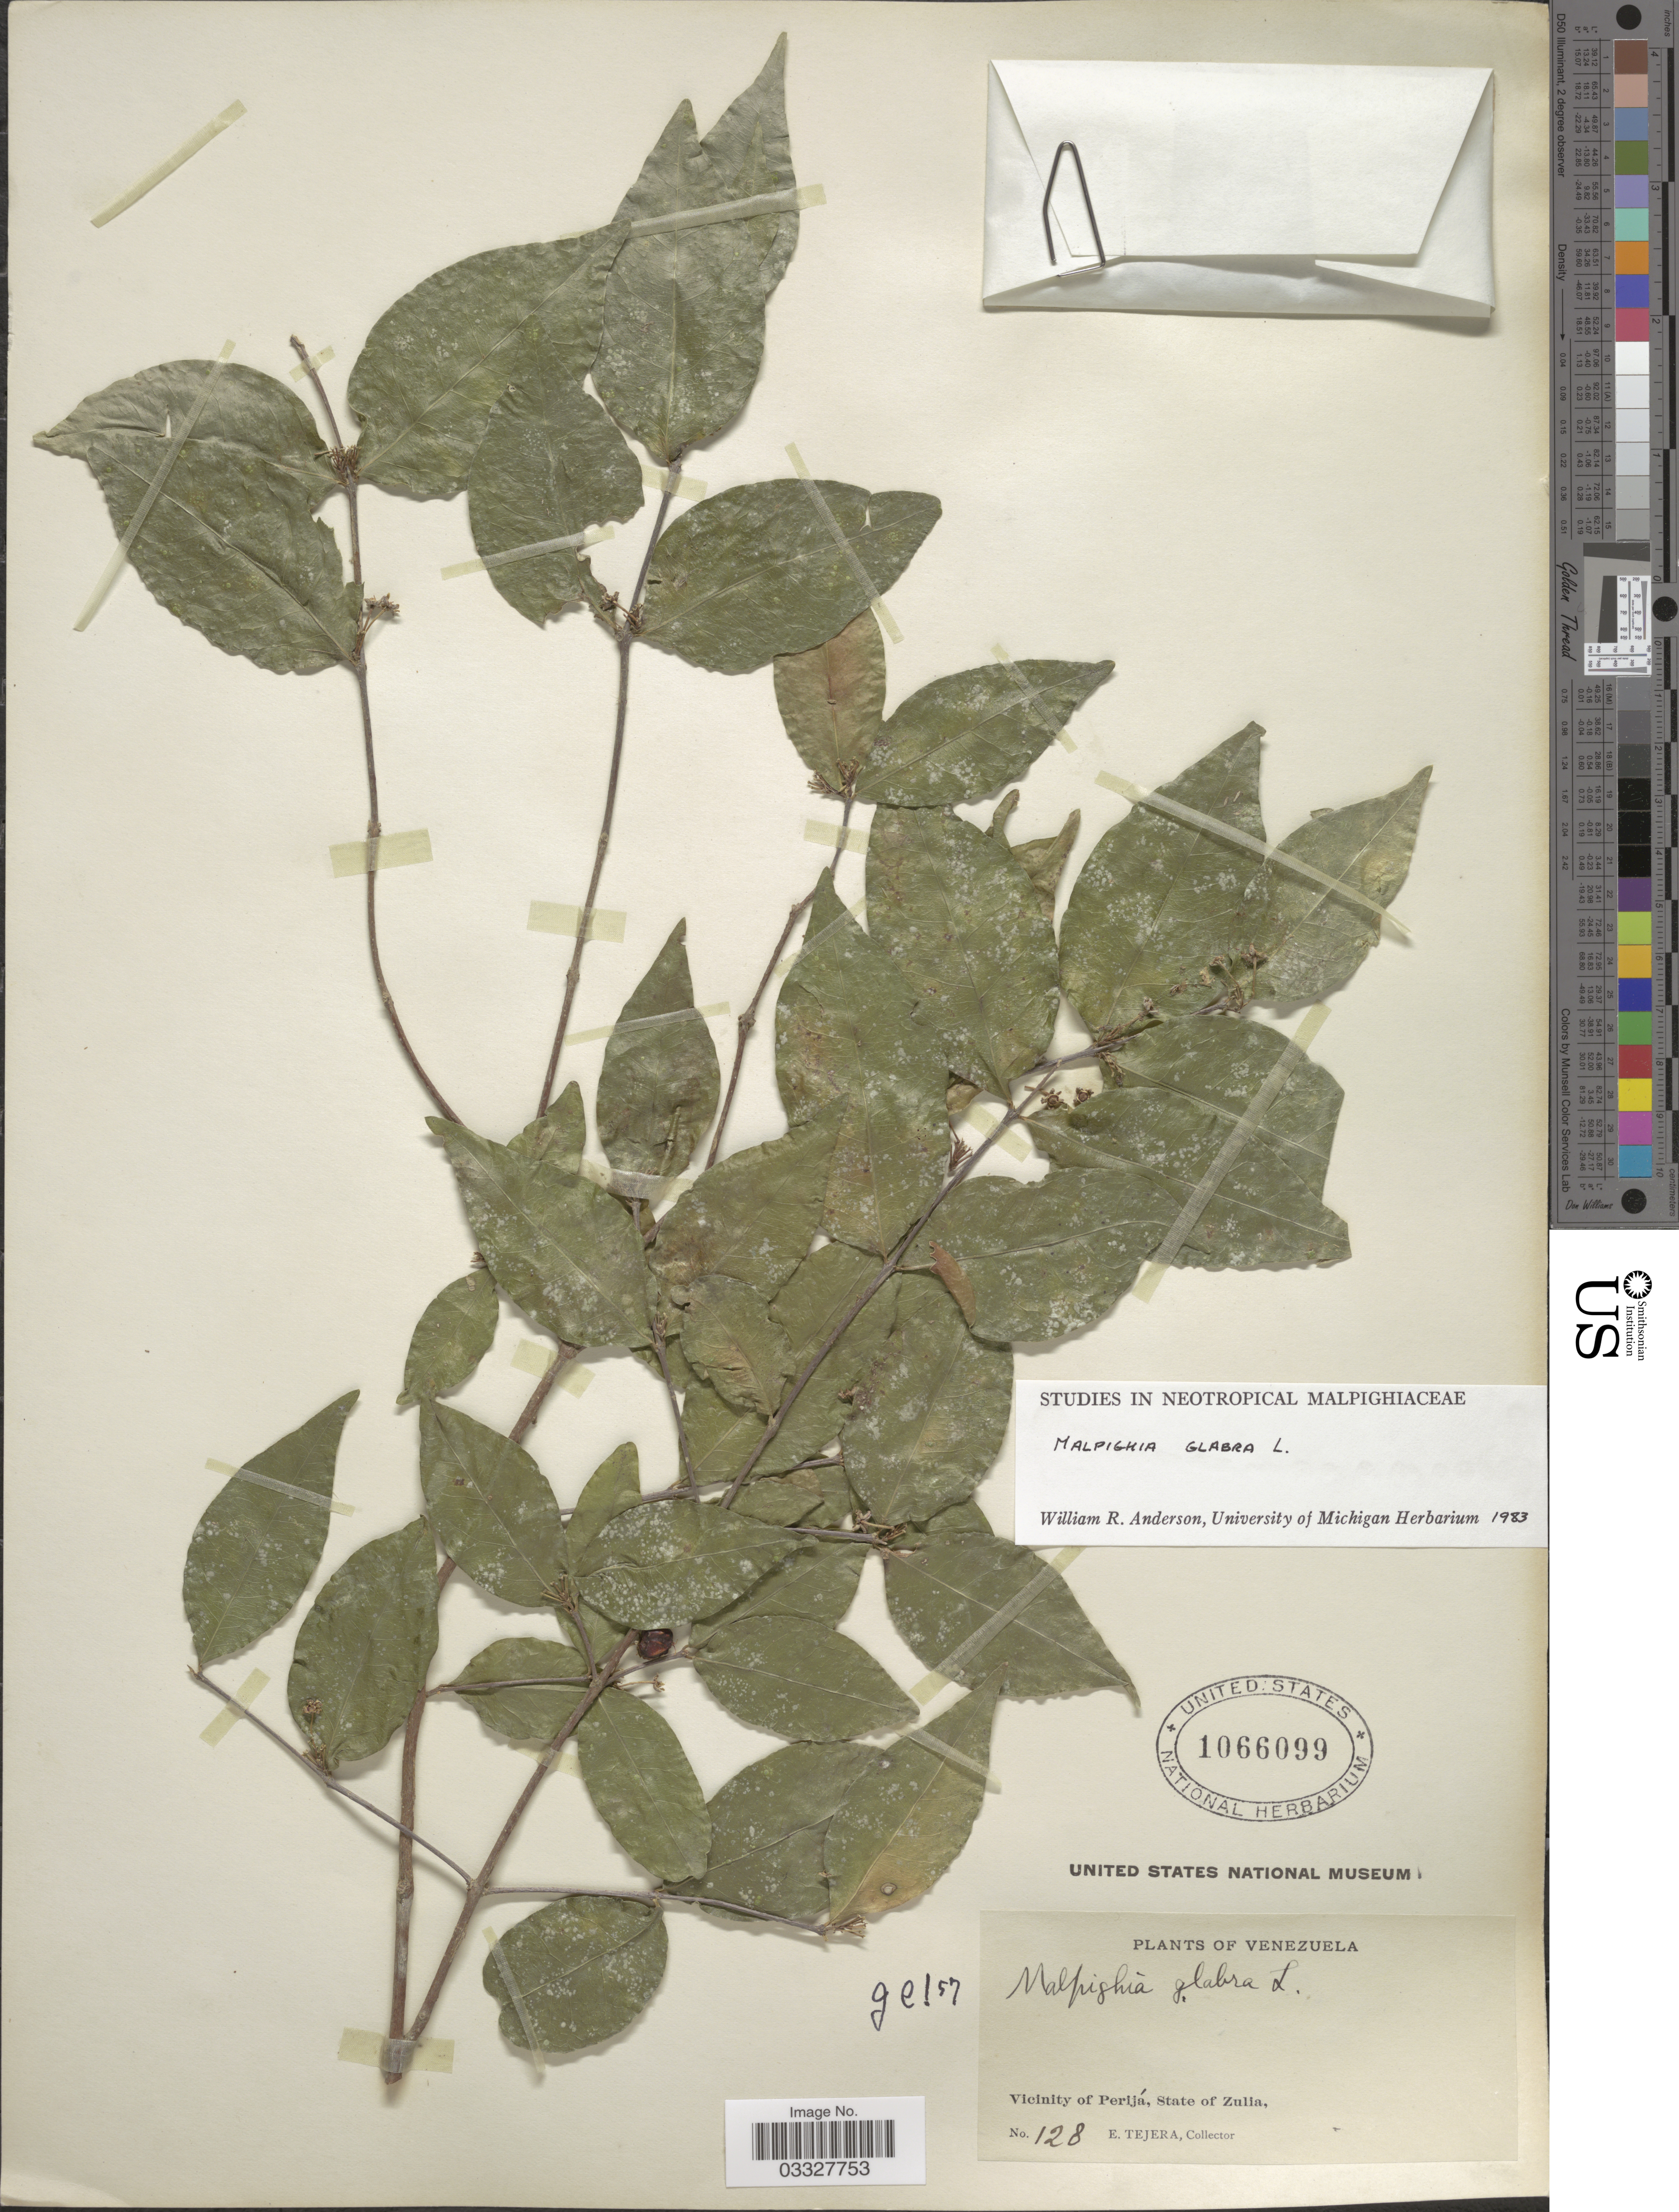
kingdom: Plantae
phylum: Tracheophyta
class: Magnoliopsida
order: Malpighiales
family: Malpighiaceae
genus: Malpighia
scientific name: Malpighia glabra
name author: L.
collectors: E. Tejera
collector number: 128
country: Venezuela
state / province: Zulia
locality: Vicinity of Perijá.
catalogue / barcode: US 1066099